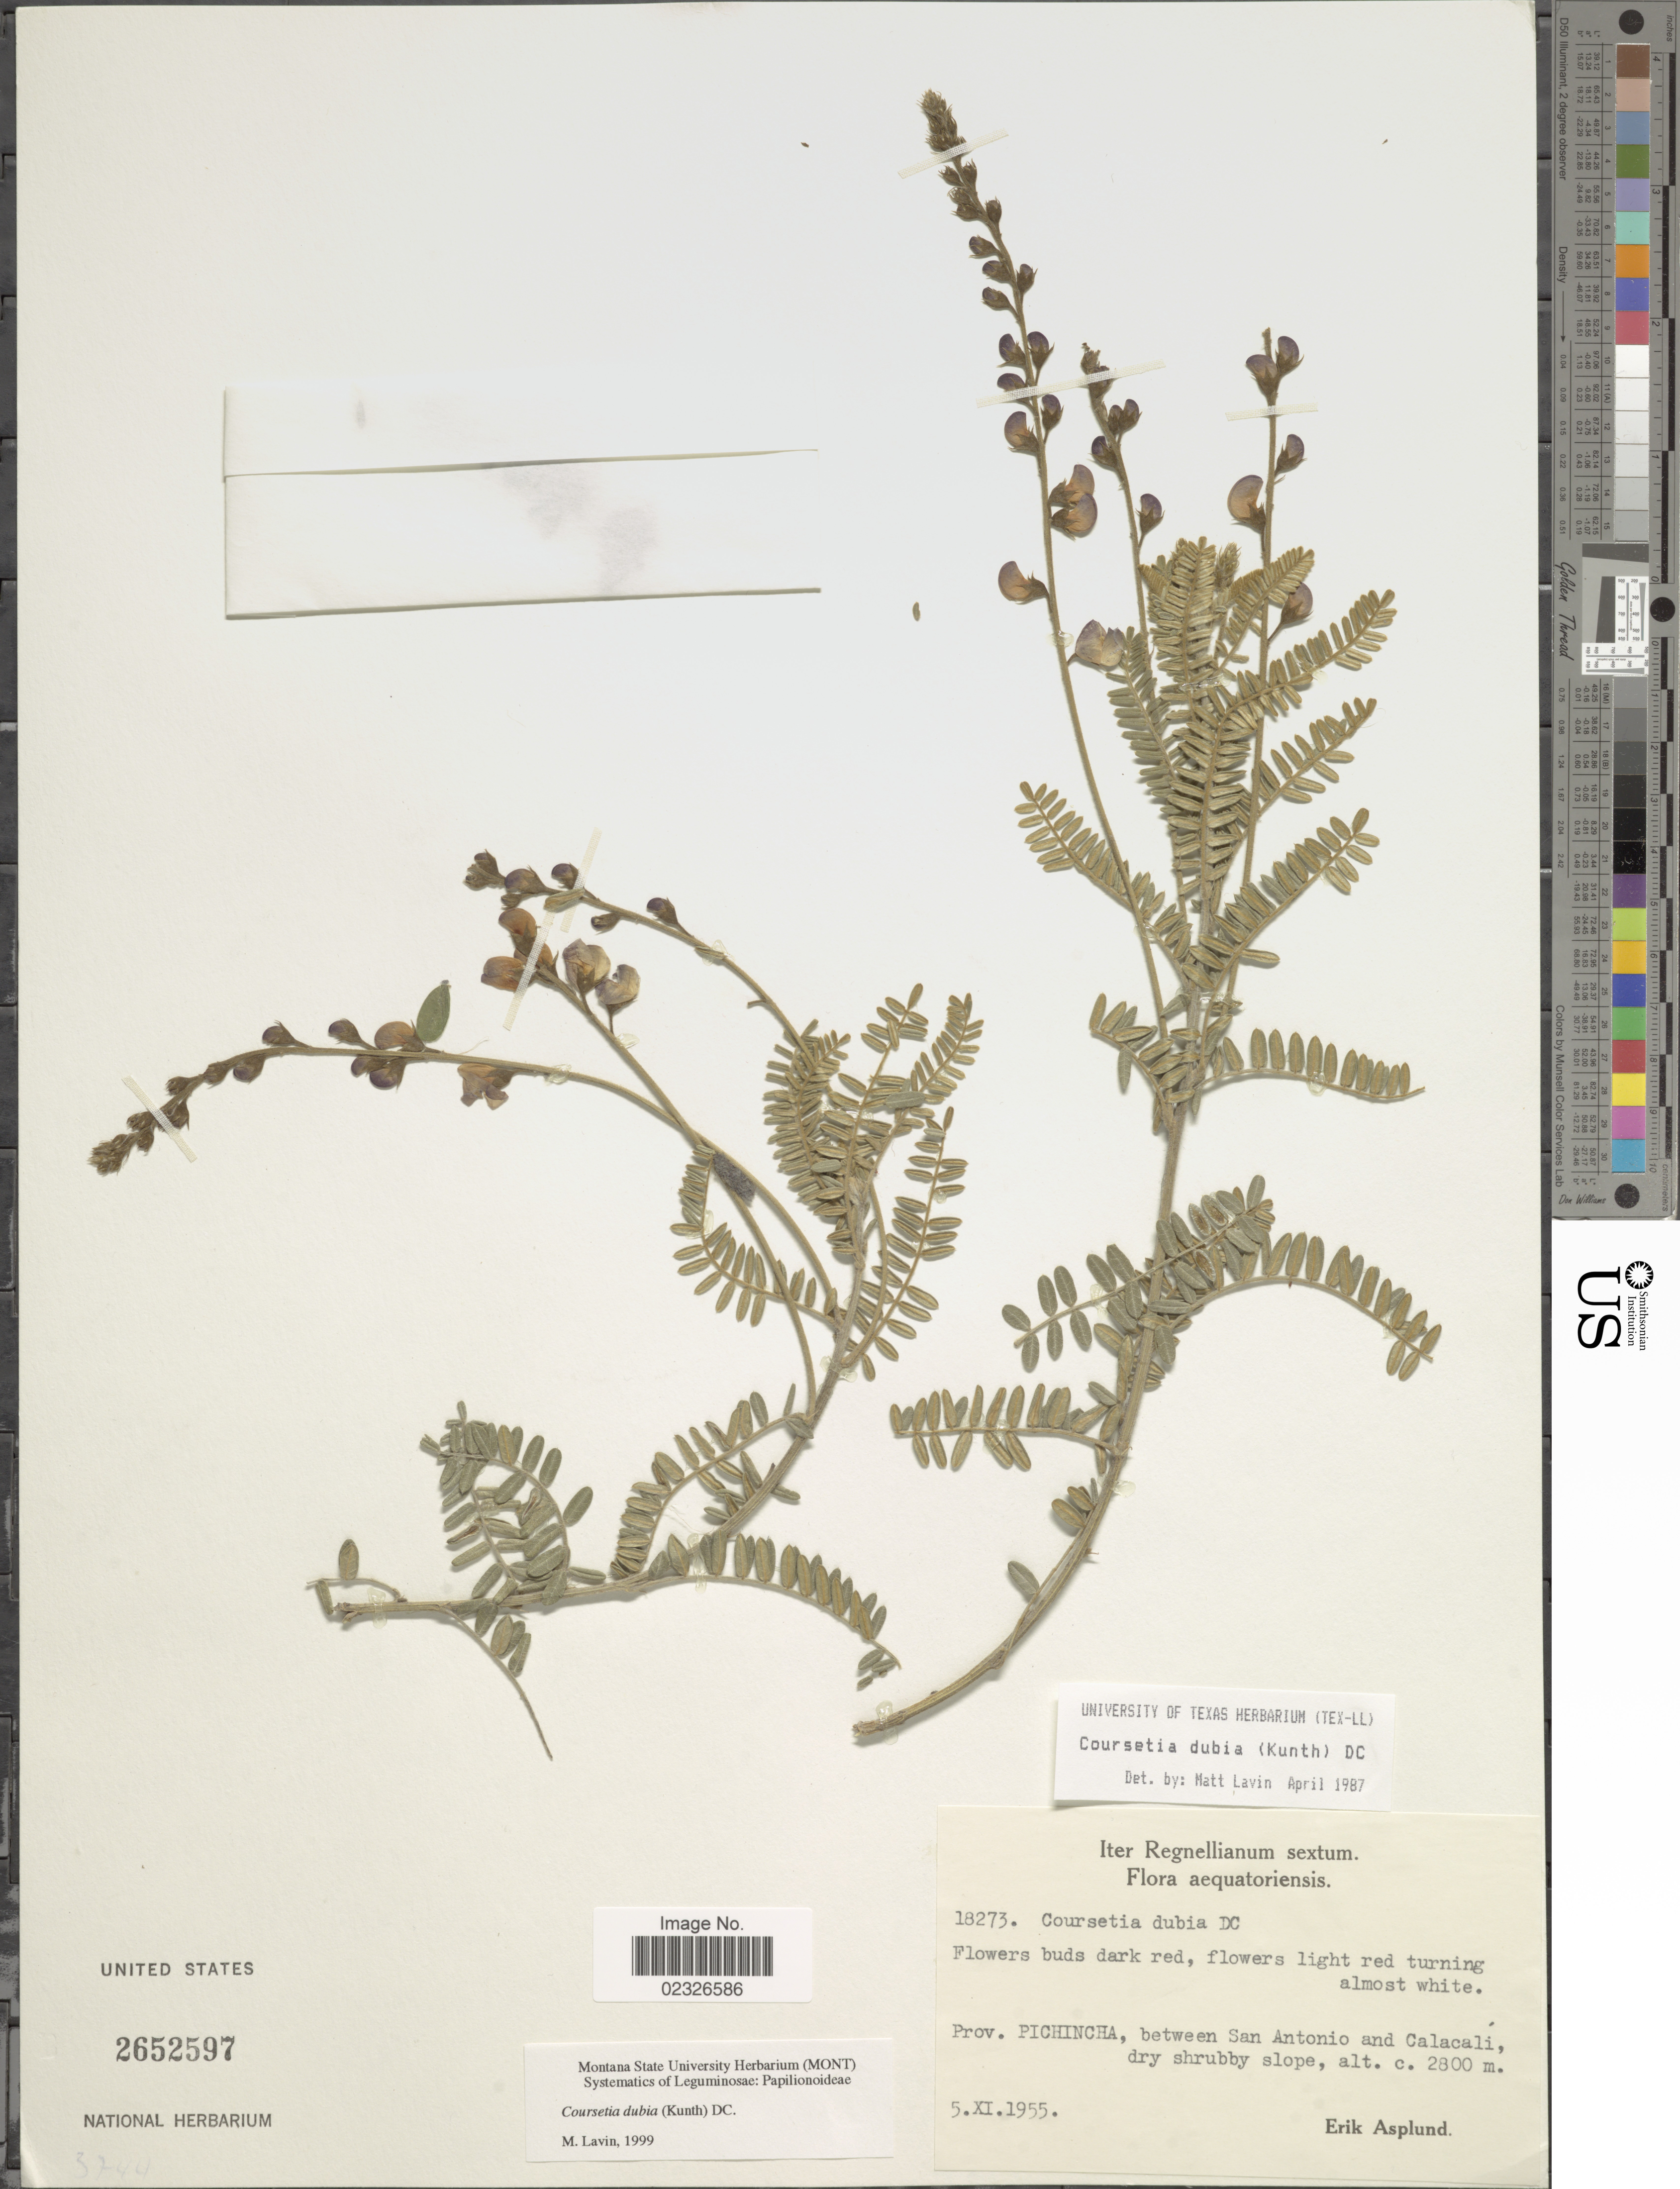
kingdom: Plantae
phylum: Tracheophyta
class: Magnoliopsida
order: Fabales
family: Fabaceae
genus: Coursetia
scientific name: Coursetia dubia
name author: (Kunth) DC.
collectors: E. Asplund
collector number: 18273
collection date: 1955-11-05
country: Ecuador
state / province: Pichincha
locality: Prov. Pichincha, between San Antonio and Calacali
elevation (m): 2800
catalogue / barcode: US 2652597